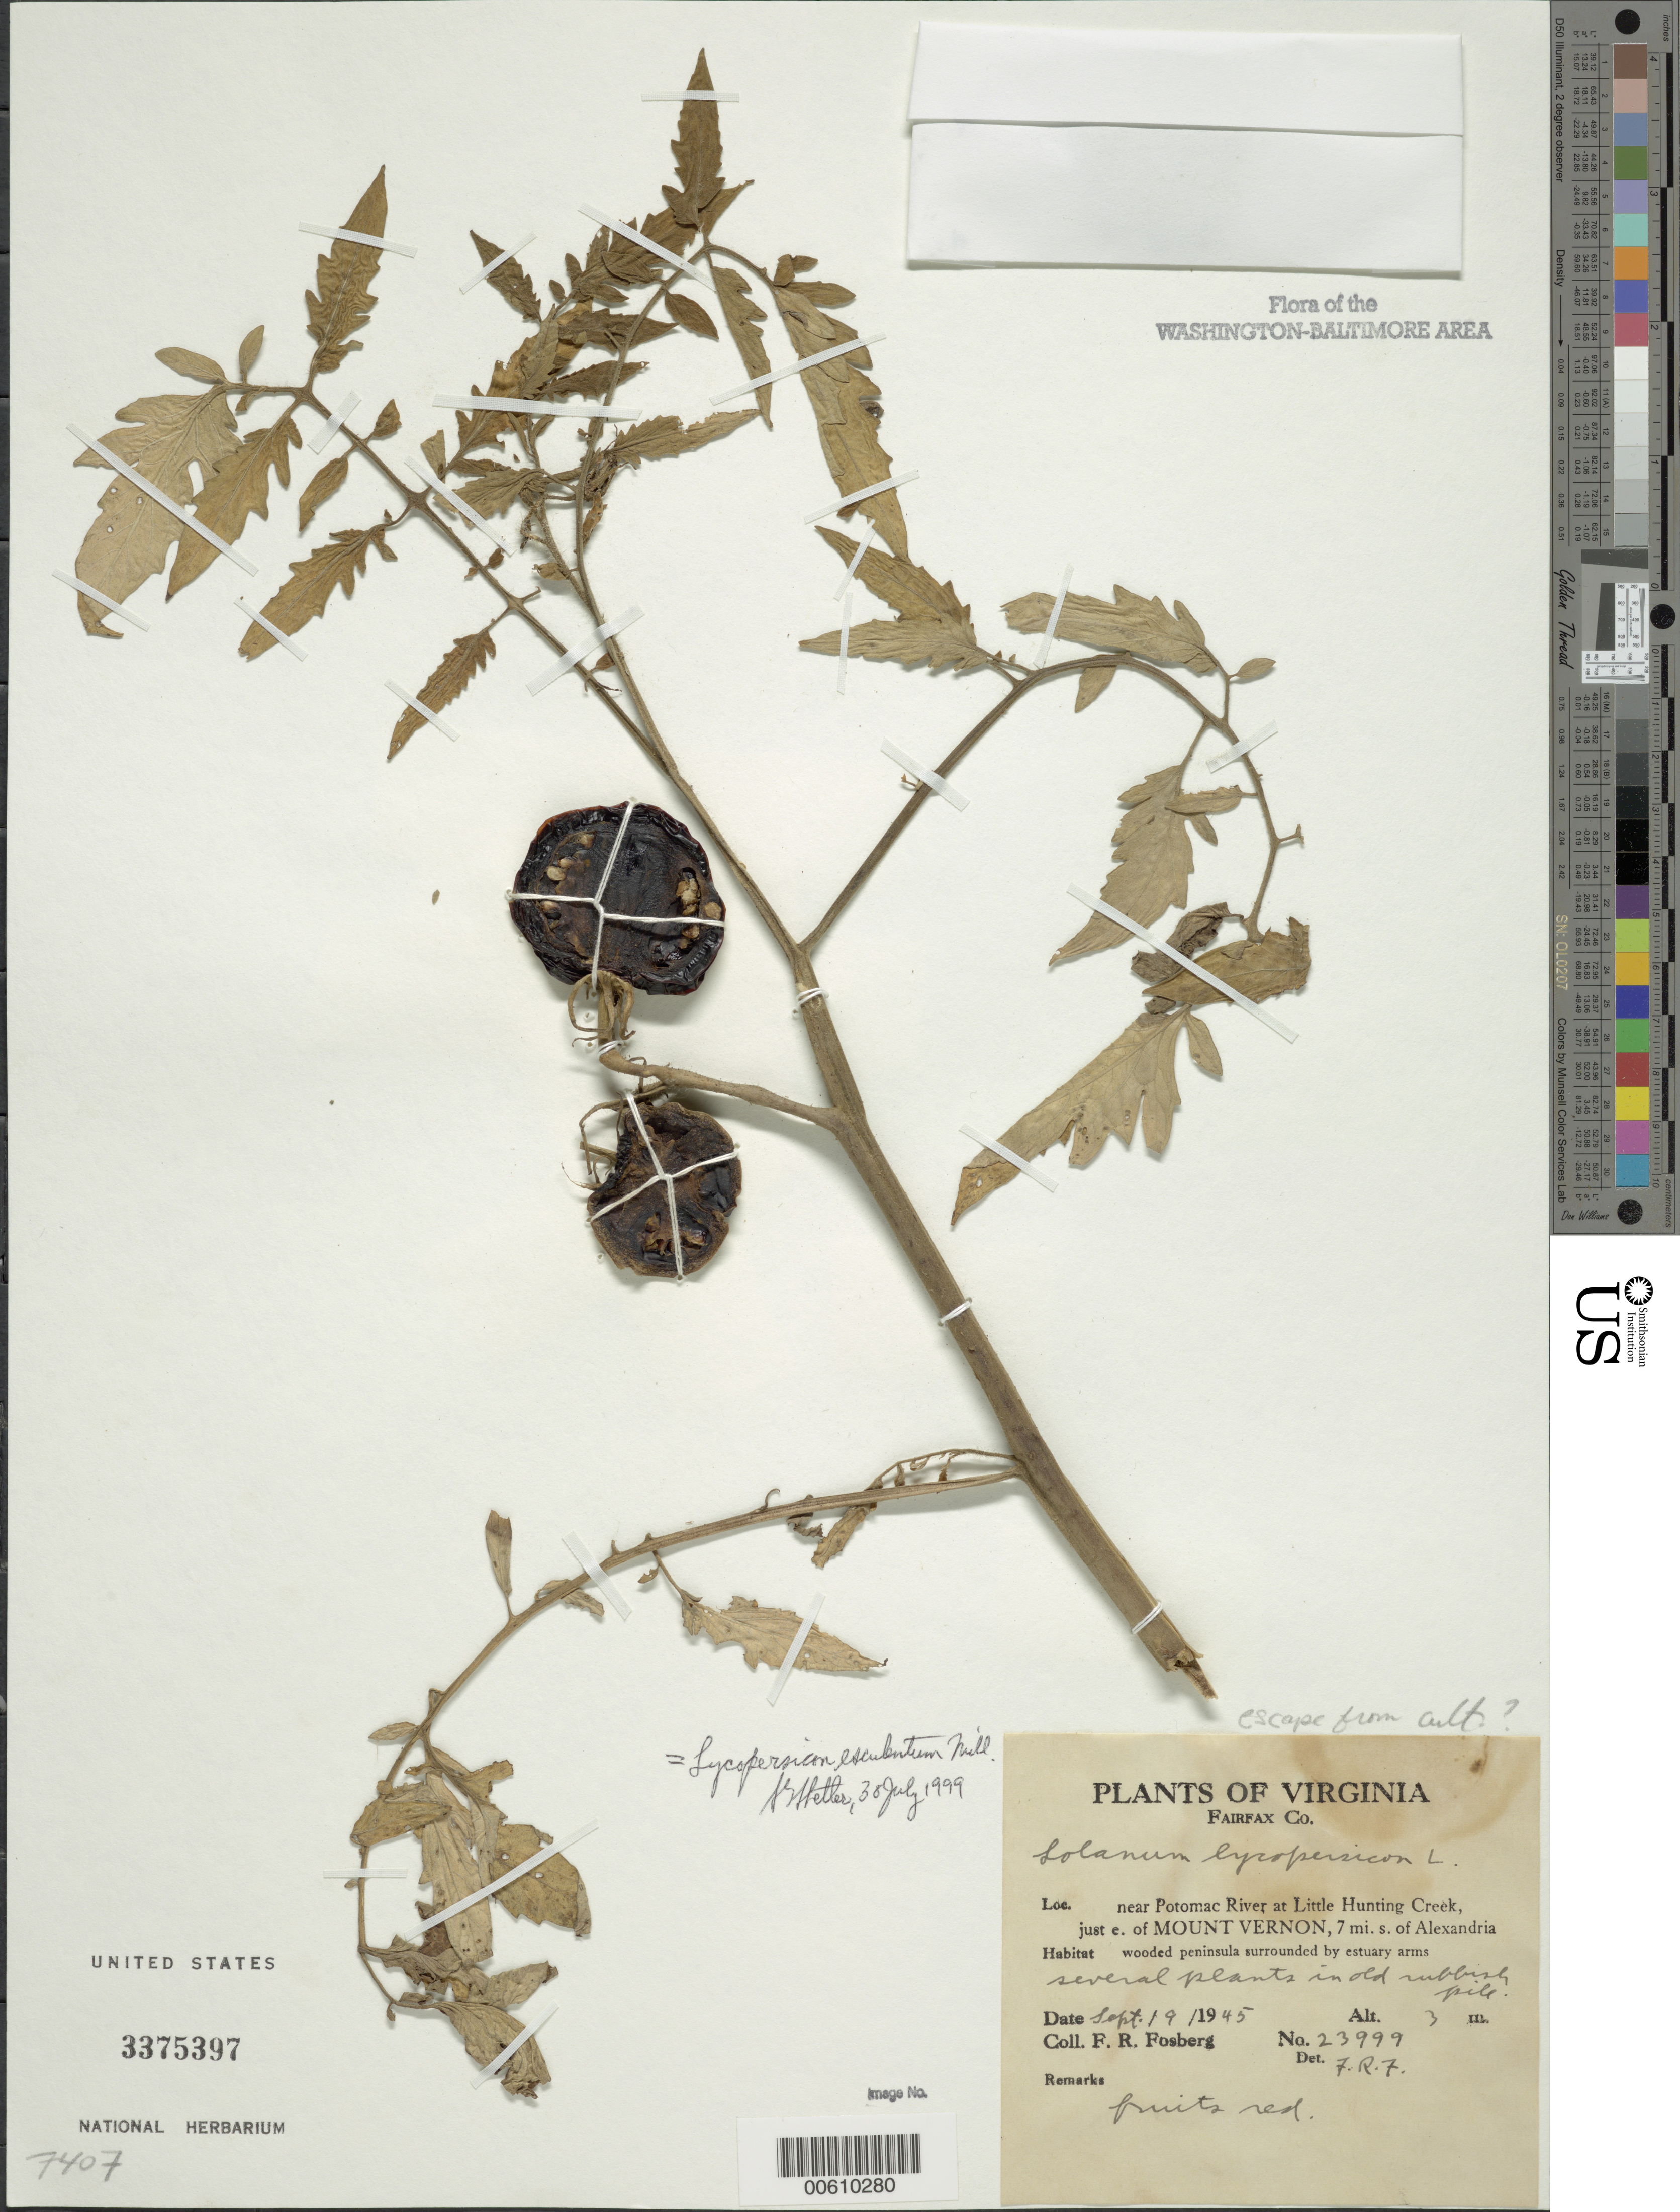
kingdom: Plantae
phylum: Tracheophyta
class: Magnoliopsida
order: Solanales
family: Solanaceae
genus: Solanum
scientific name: Solanum lycopersicum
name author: L.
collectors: F. R. Fosberg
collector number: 23999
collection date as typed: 09 Sep 1945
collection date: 1945-09-09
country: United States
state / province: Virginia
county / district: Fairfax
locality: Near Potomac River at Little Hunting Creek, E of Mount Vernon, S of Alexandria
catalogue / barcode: US 3375397